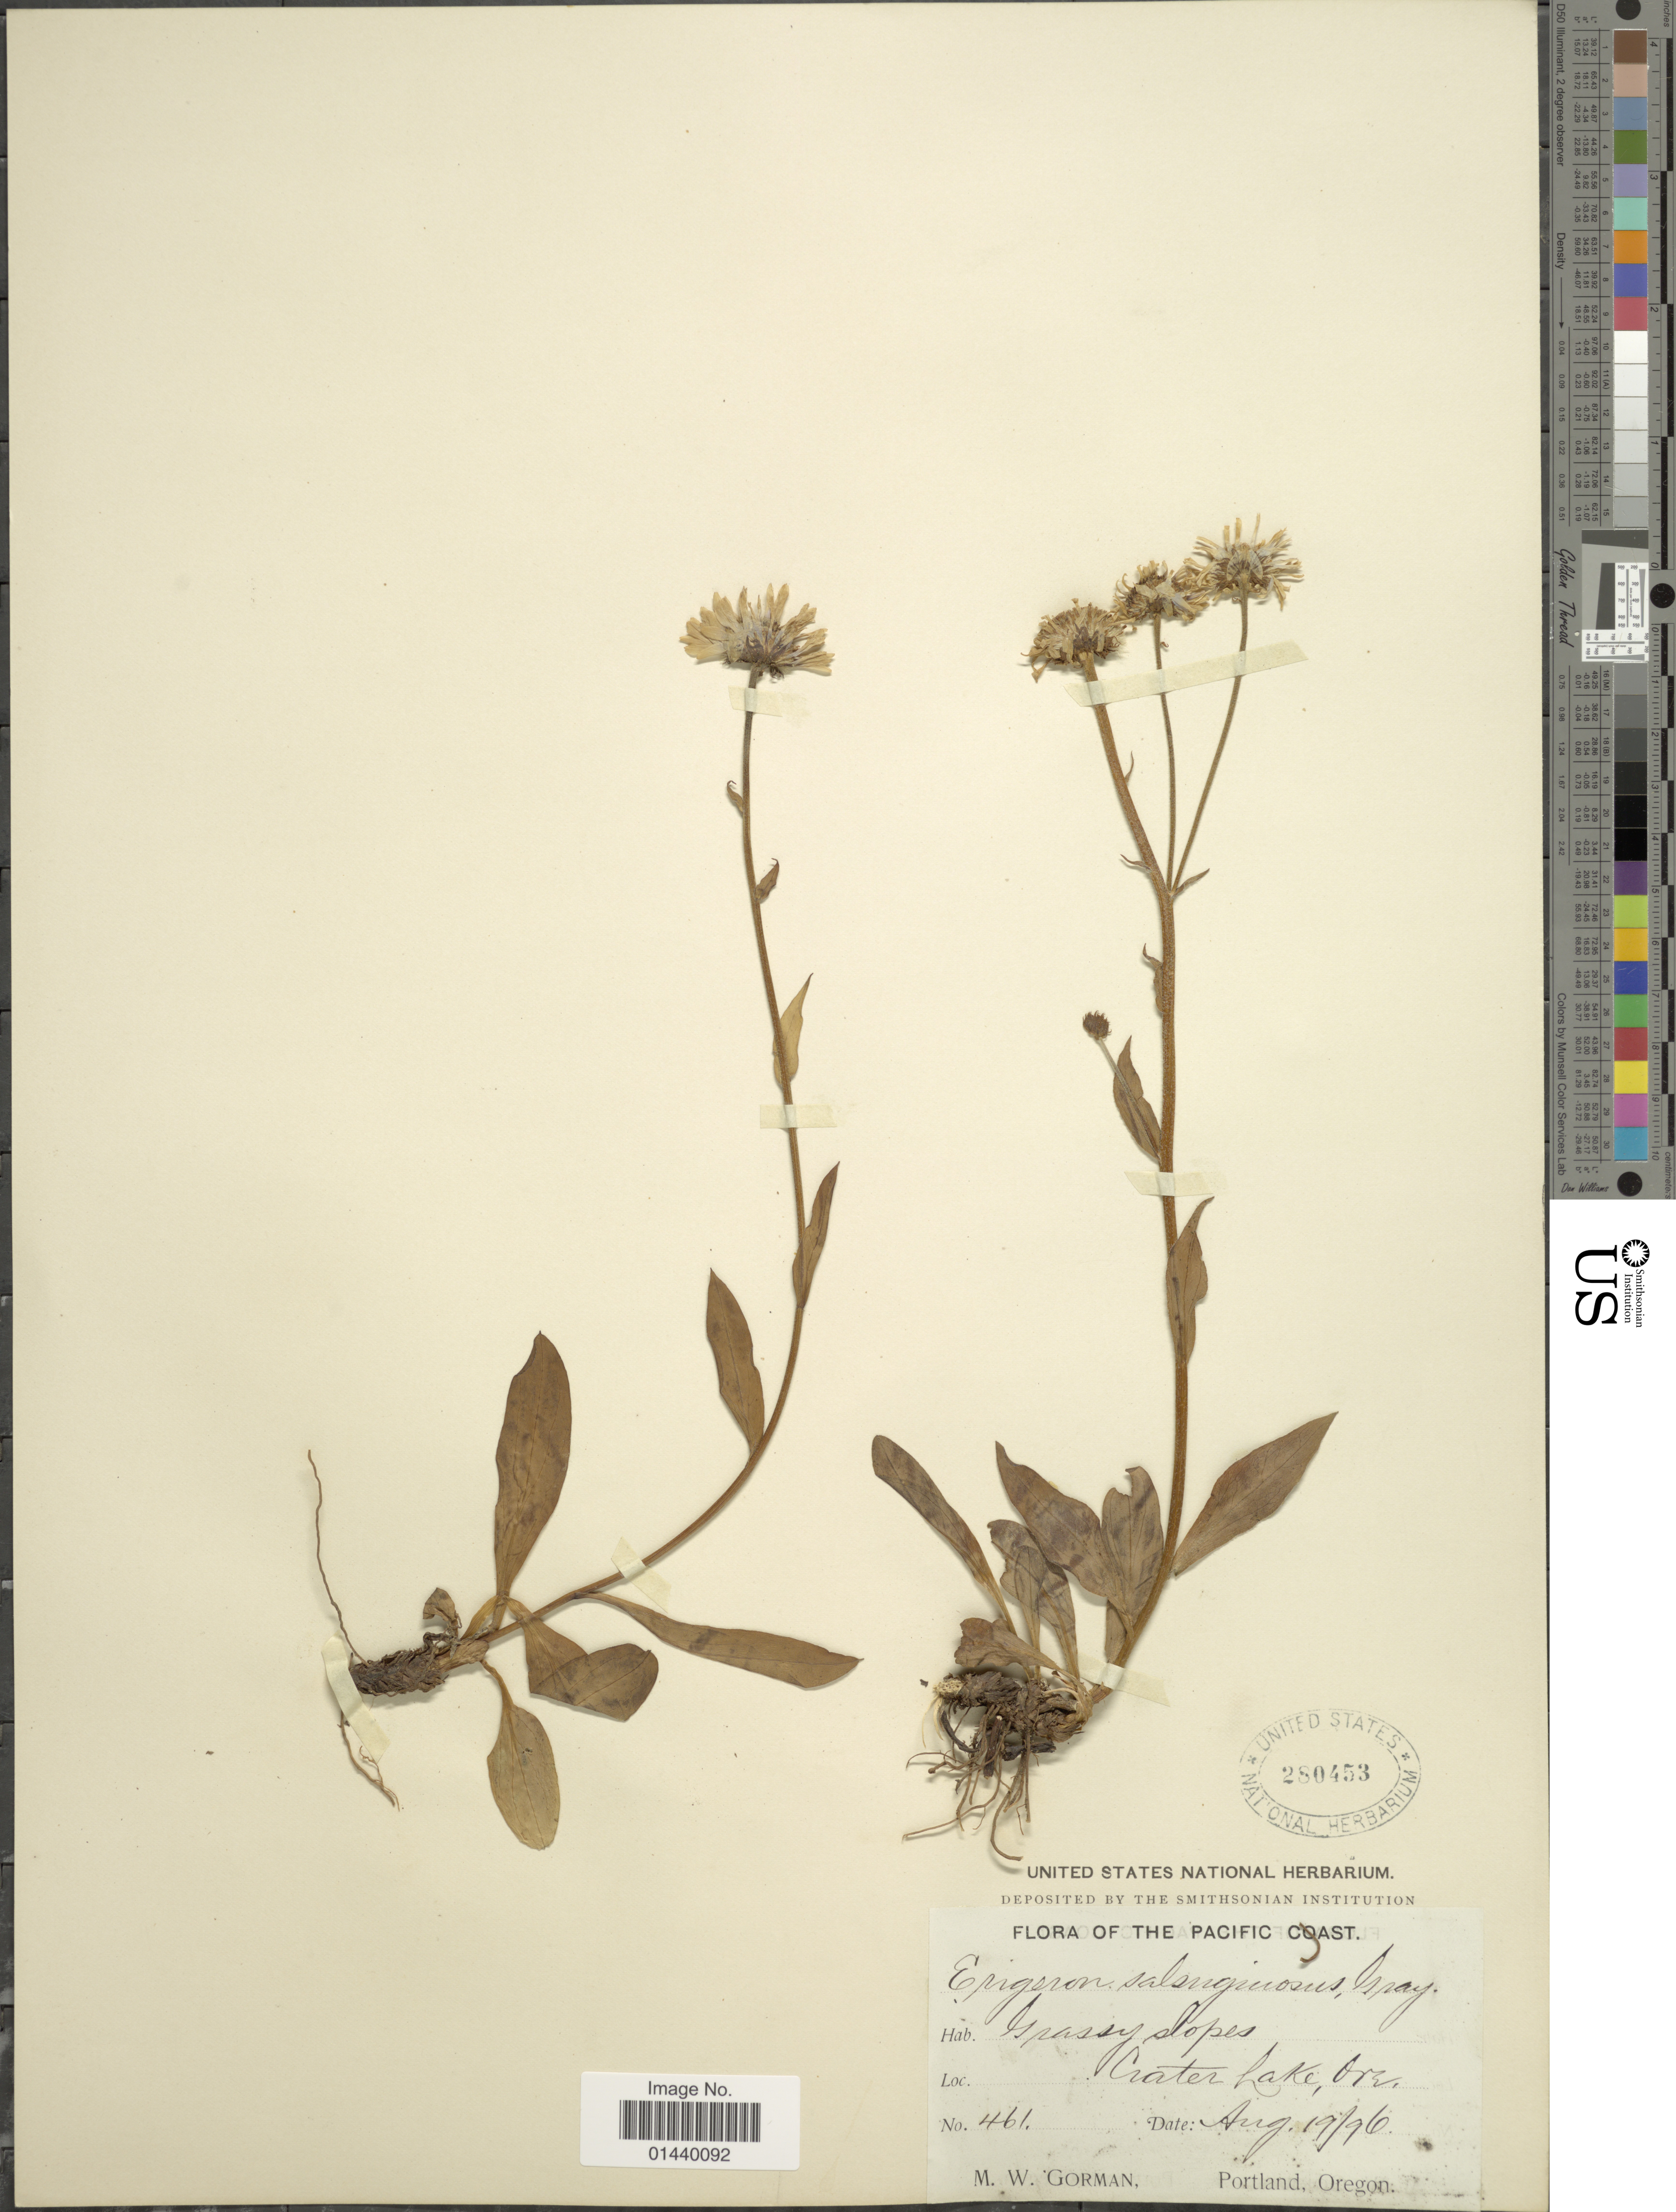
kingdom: Plantae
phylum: Tracheophyta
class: Magnoliopsida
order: Asterales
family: Asteraceae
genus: Erigeron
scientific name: Erigeron salsuginosus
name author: (Richardson ex R. Br.) A. Gray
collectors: M. W. Gorman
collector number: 461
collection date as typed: Transcribed d/m/y: 19/8/96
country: United States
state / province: Oregon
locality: The Pacific Coast. Crater Lake, Ore.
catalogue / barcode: US 280453